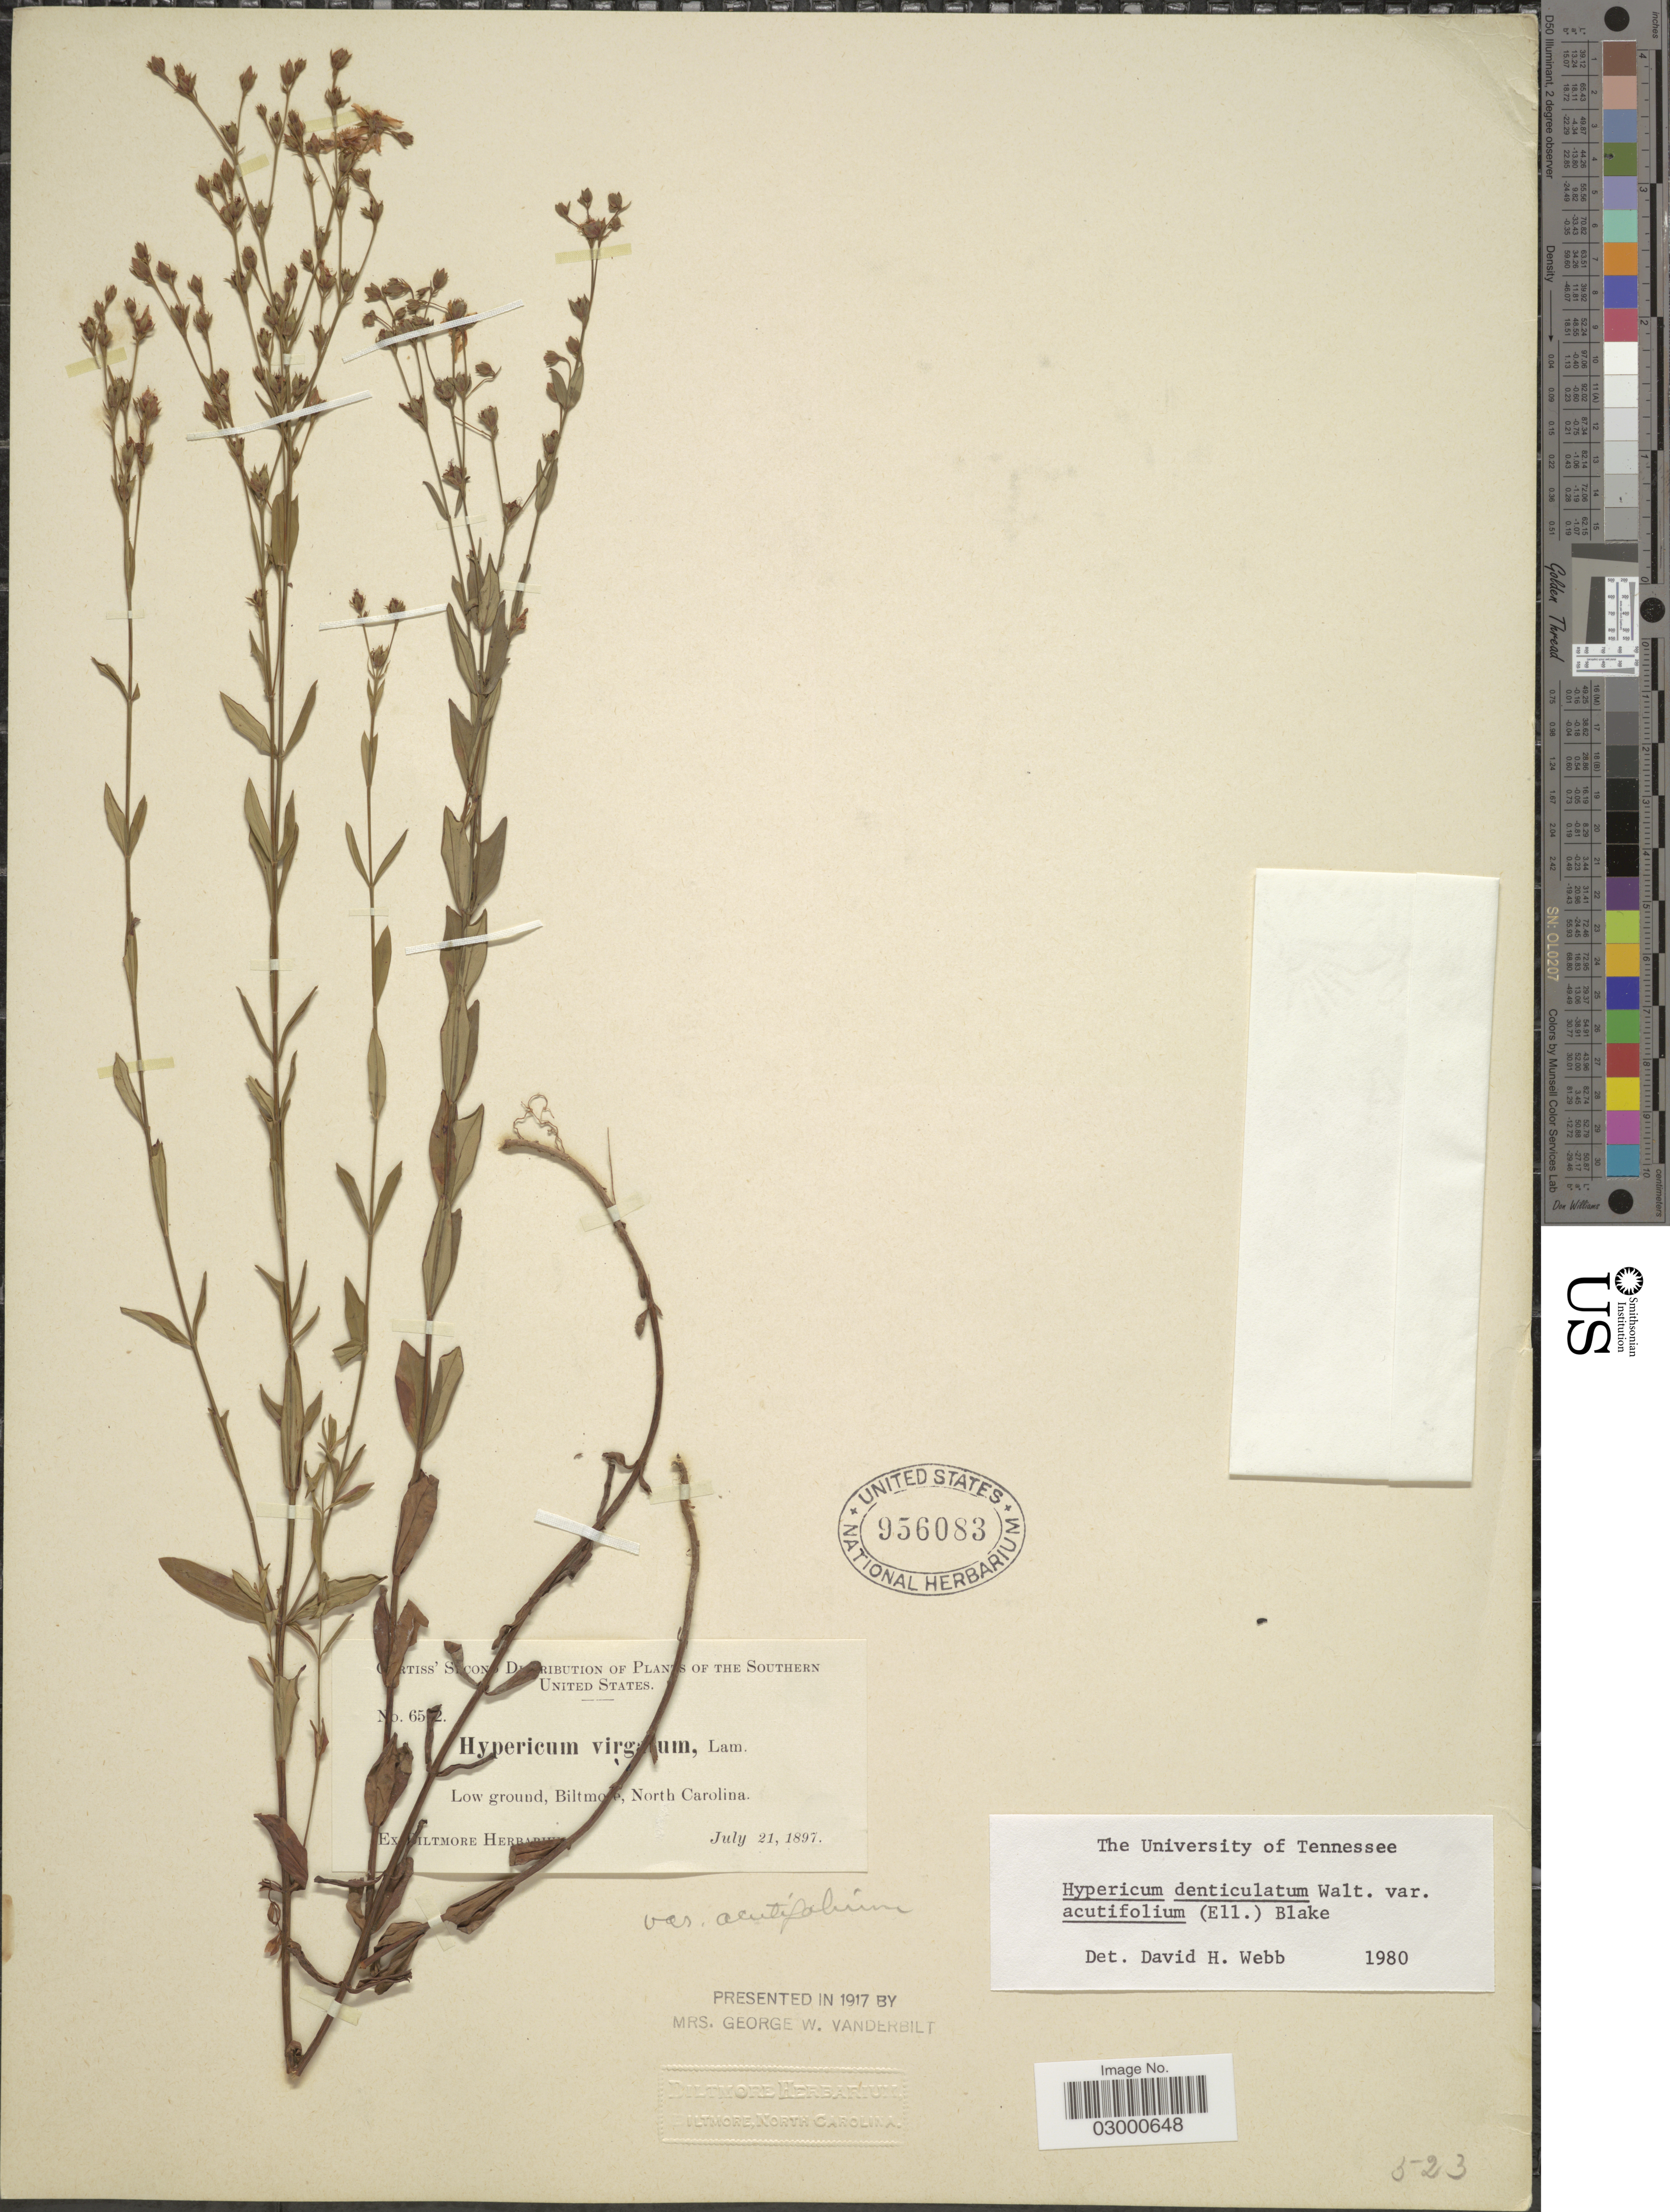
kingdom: Plantae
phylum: Tracheophyta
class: Magnoliopsida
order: Malpighiales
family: Hypericaceae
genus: Hypericum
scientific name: Hypericum denticulatum var. acutifolium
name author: (Elliott) N. Robson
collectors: ex herb. Biltmore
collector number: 65!2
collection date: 1897-07-21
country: United States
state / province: North Carolina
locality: Southern United States. Biltmore.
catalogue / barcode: US 956083